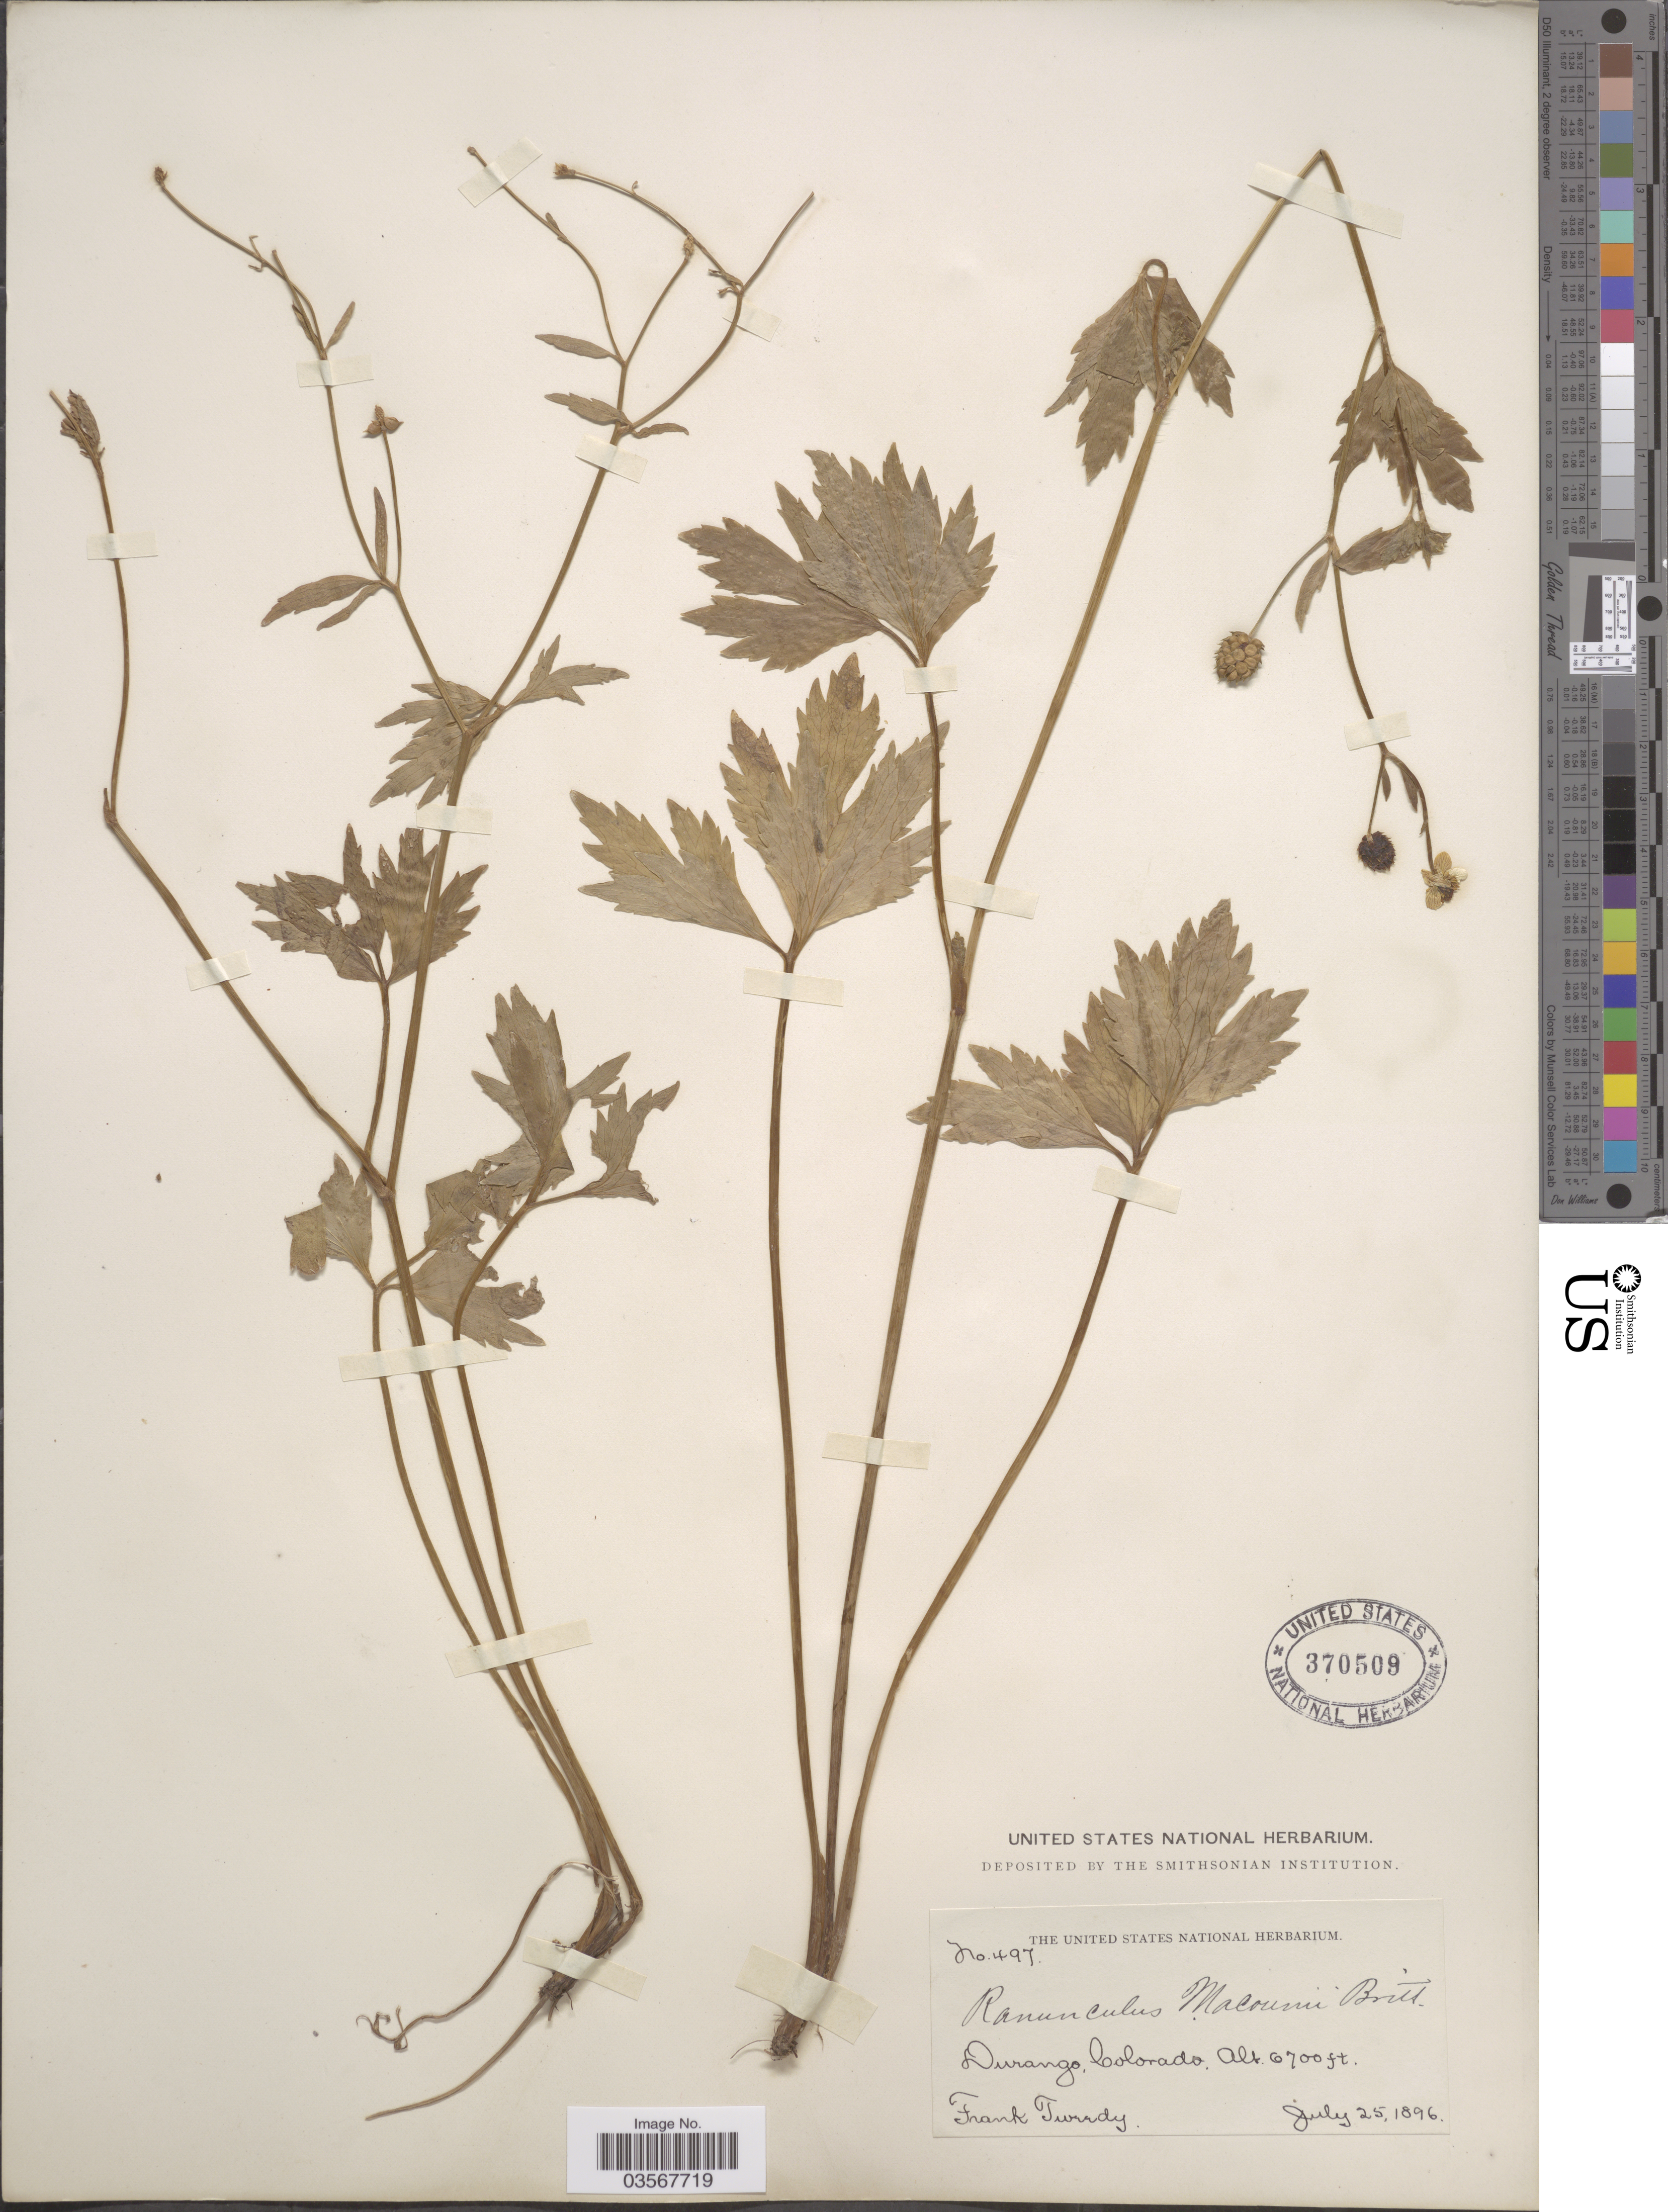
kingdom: Plantae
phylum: Tracheophyta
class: Magnoliopsida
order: Ranunculales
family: Ranunculaceae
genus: Ranunculus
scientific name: Ranunculus macounii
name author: Britton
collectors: F. Tweedy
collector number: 497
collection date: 1896-07-25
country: United States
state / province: Colorado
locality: Durango.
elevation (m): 2042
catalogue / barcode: US 370509